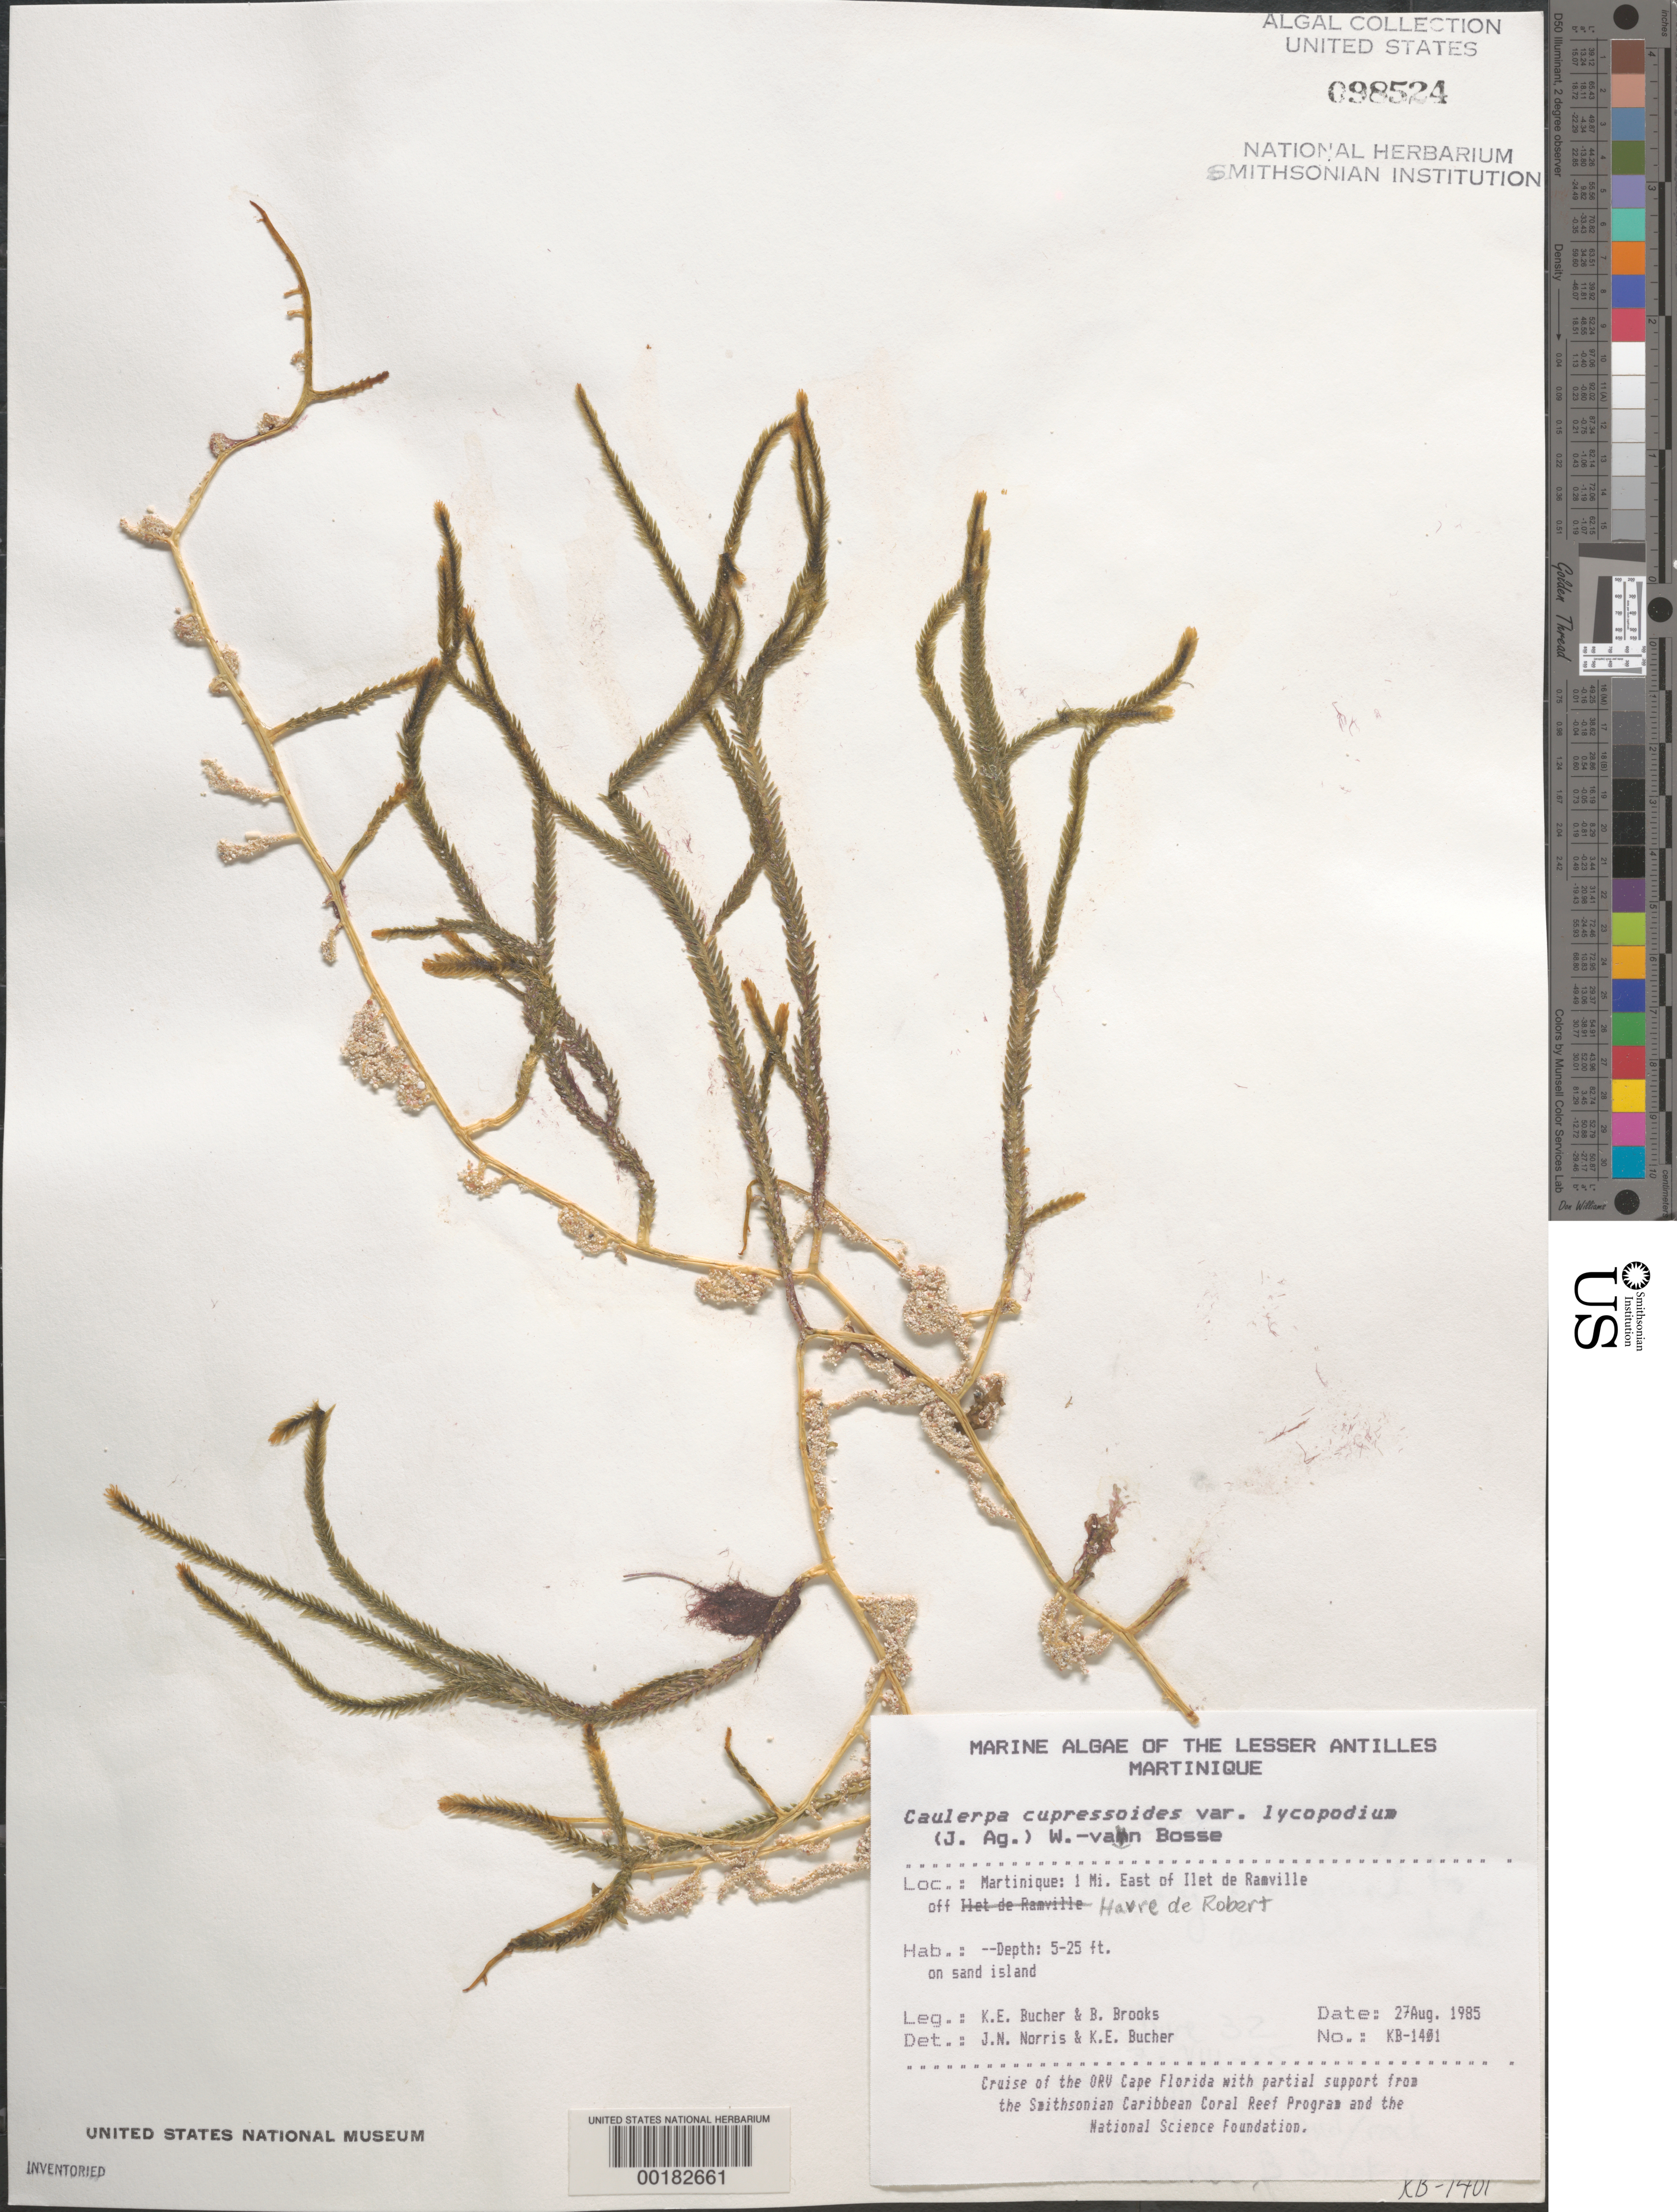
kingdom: Plantae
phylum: Chlorophyta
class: Ulvophyceae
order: Bryopsidales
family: Caulerpaceae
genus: Caulerpa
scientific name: Caulerpa cupressoides var. lycopodium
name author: Weber Bosse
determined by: Norris, J. N.; Bucher, K. E.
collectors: K. E. Bucher & B. Brooks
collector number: Kb-1401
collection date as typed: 27 Aug 1985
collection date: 1985-08-27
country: Martinique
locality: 1 mile east of Ilet de Ramville, off Havre du Robert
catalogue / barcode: US 98524